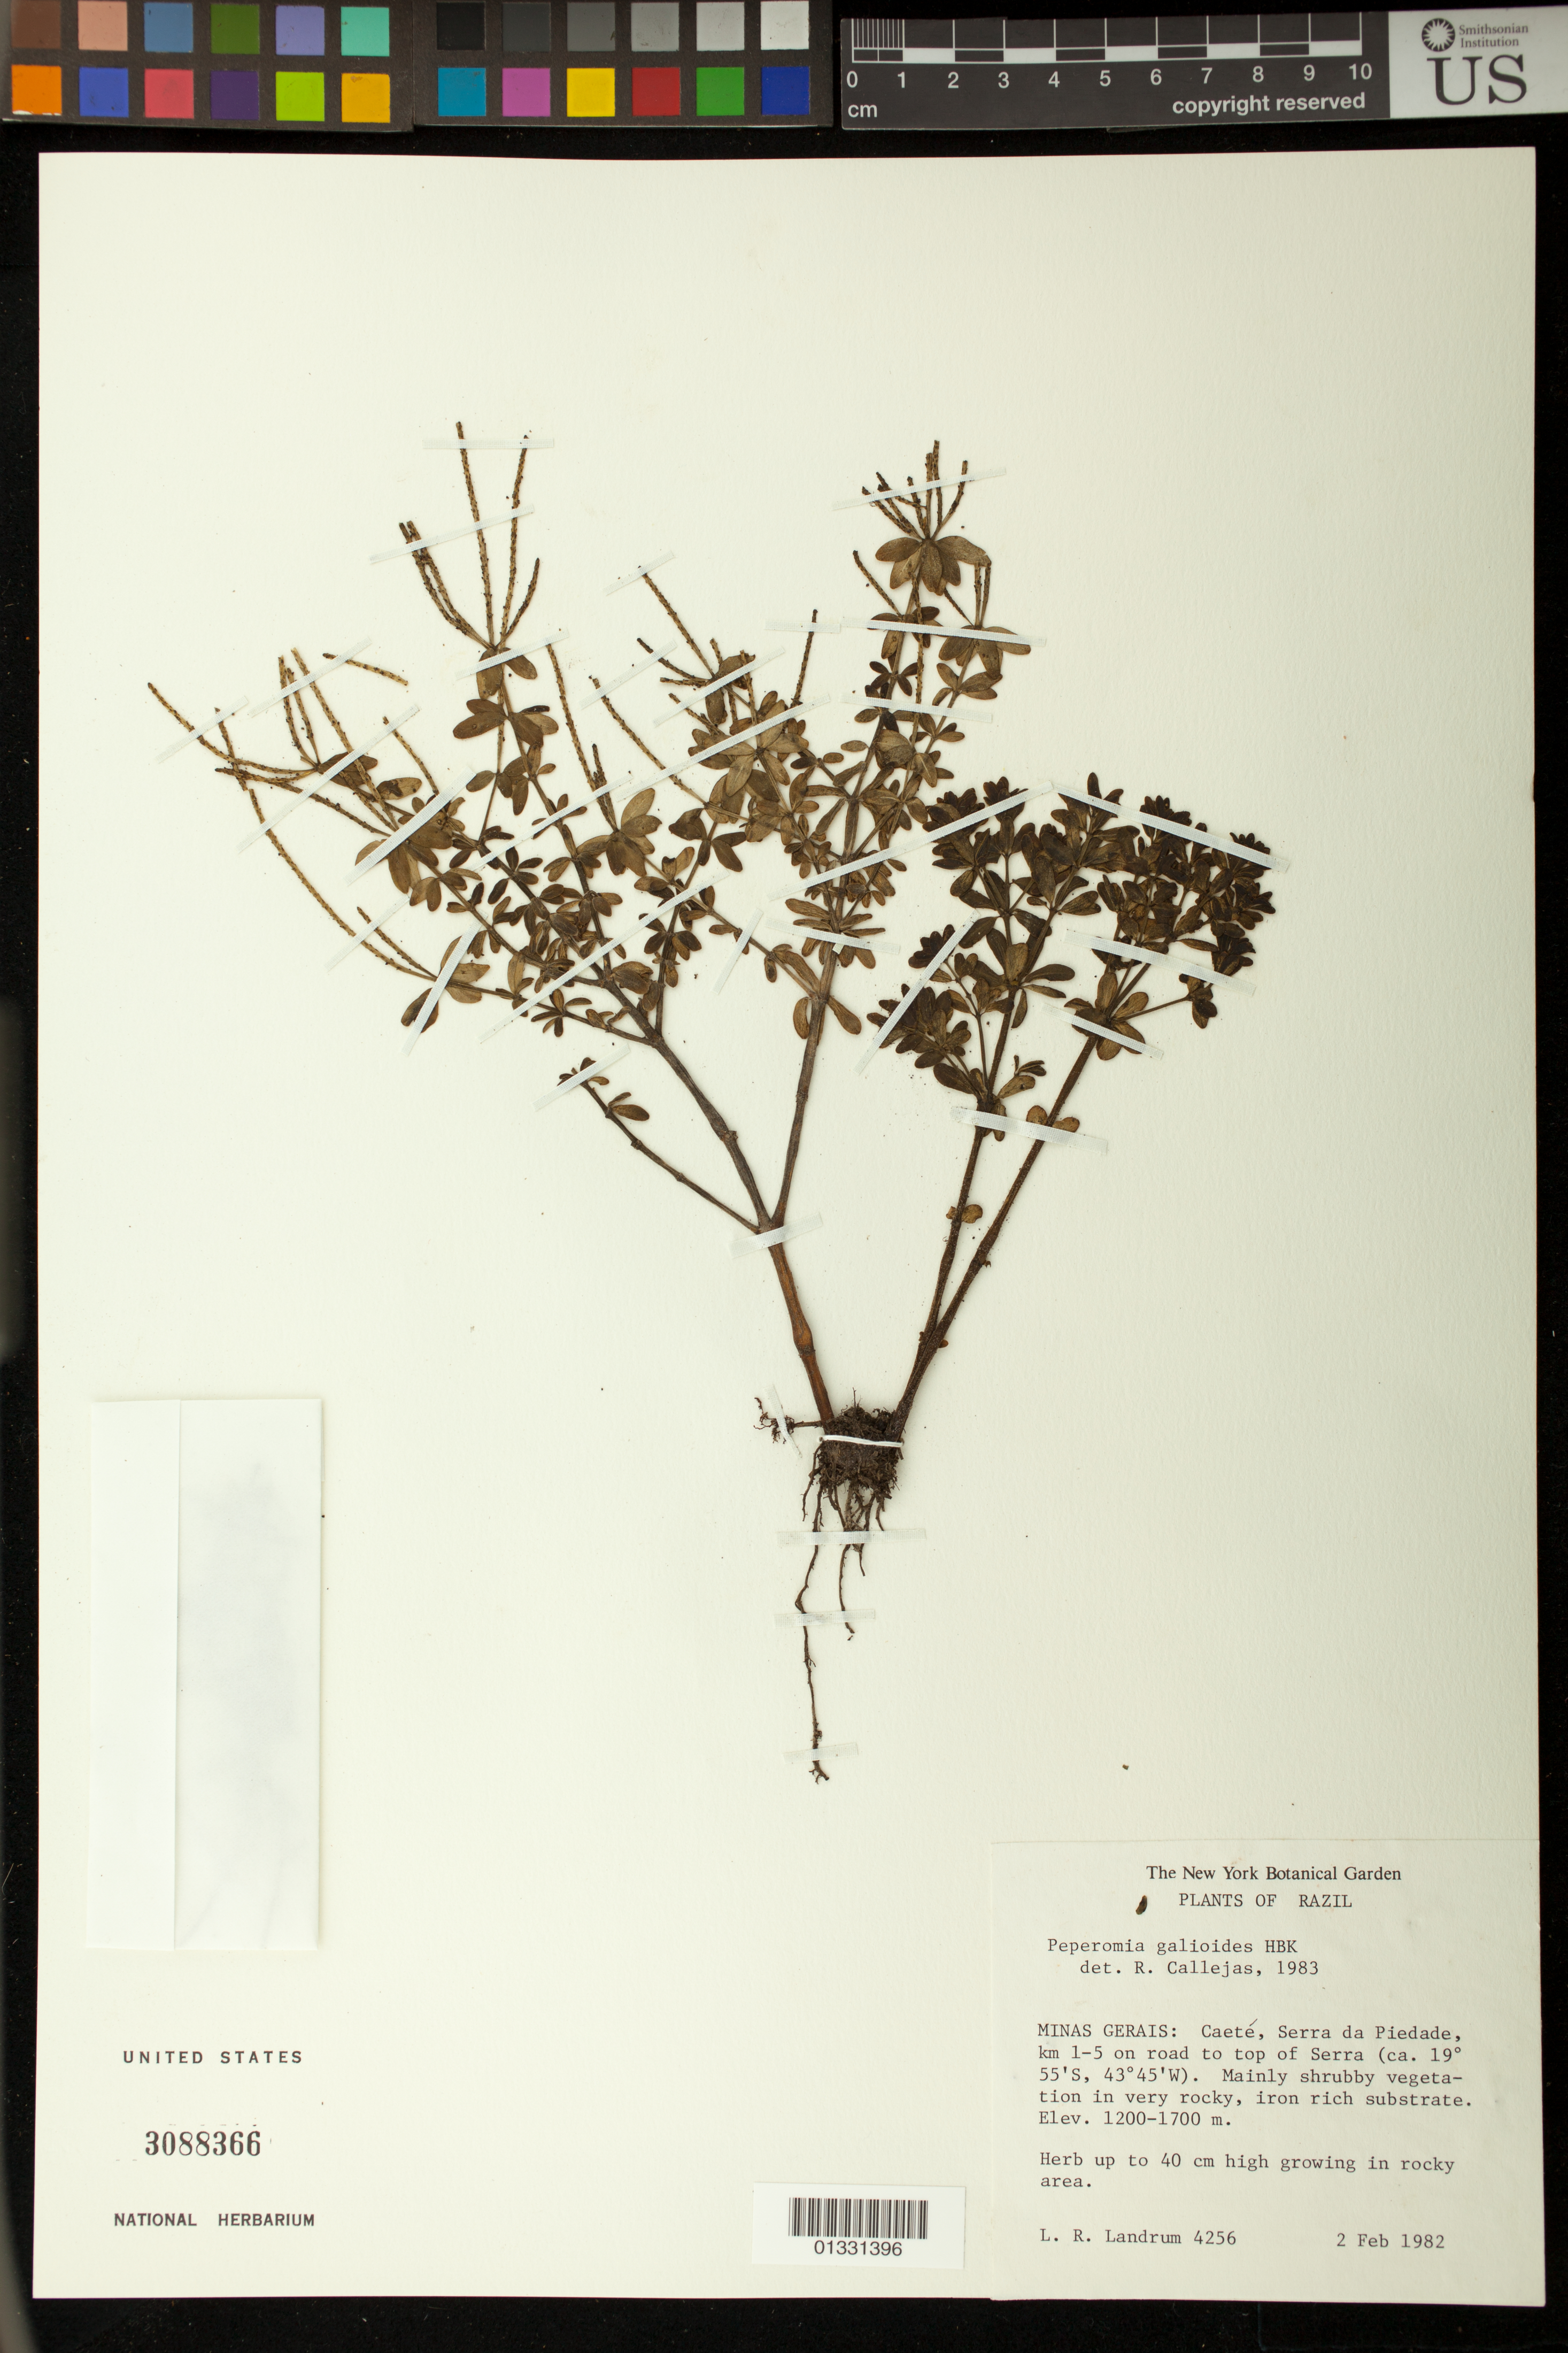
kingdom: Plantae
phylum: Tracheophyta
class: Magnoliopsida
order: Piperales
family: Piperaceae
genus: Peperomia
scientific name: Peperomia galioides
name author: Kunth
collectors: L. R. Landrum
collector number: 4256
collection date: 1982-02-02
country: Brazil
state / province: Minas Gerais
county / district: Caeté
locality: Serra da Piedade, km 1-5 on road to top of Serra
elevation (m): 1200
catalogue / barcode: US 3088366